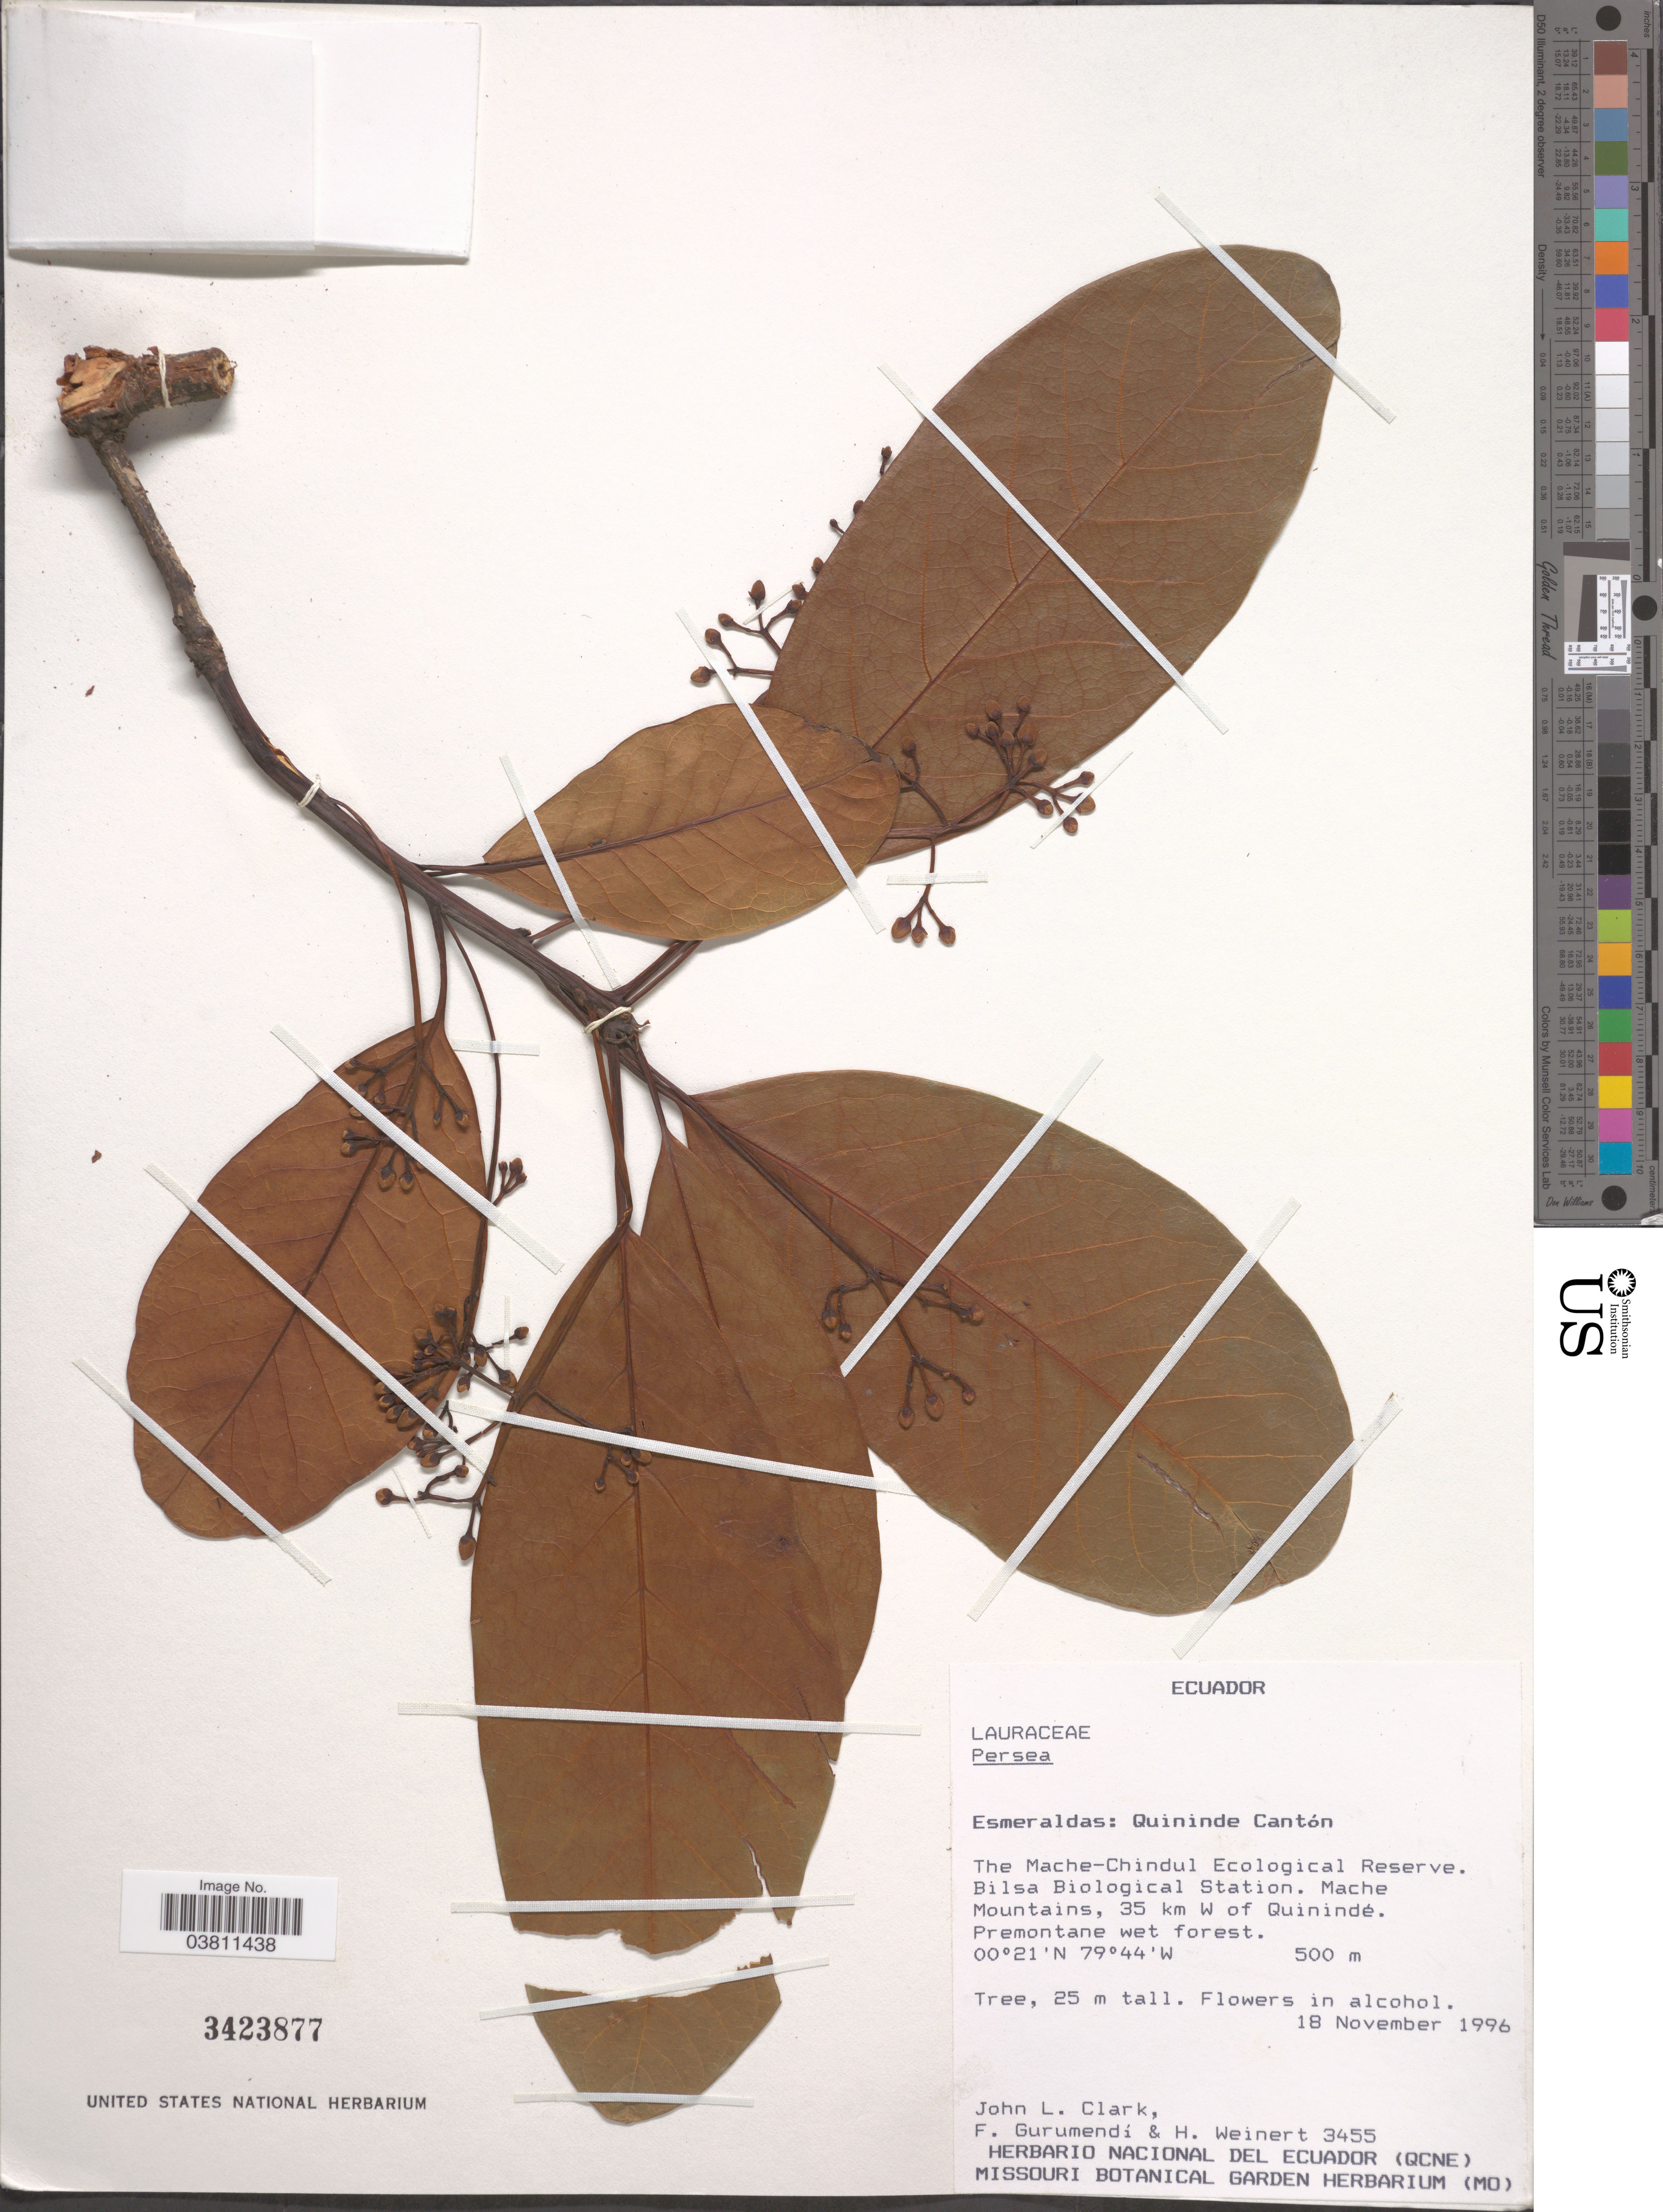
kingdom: Plantae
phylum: Tracheophyta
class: Magnoliopsida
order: Laurales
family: Lauraceae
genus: Persea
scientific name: Persea sp.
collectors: J. L. Clark, F. Gurumendí & H. Weinert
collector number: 3455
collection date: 1996-11-18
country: Ecuador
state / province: Esmeraldas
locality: Quininde Cantón. The Mache-Chindul Ecological Reserve. Bilsa Biological Station. Mache Mountains, 35 km W of Quinindé.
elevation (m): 500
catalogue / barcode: US 3423877